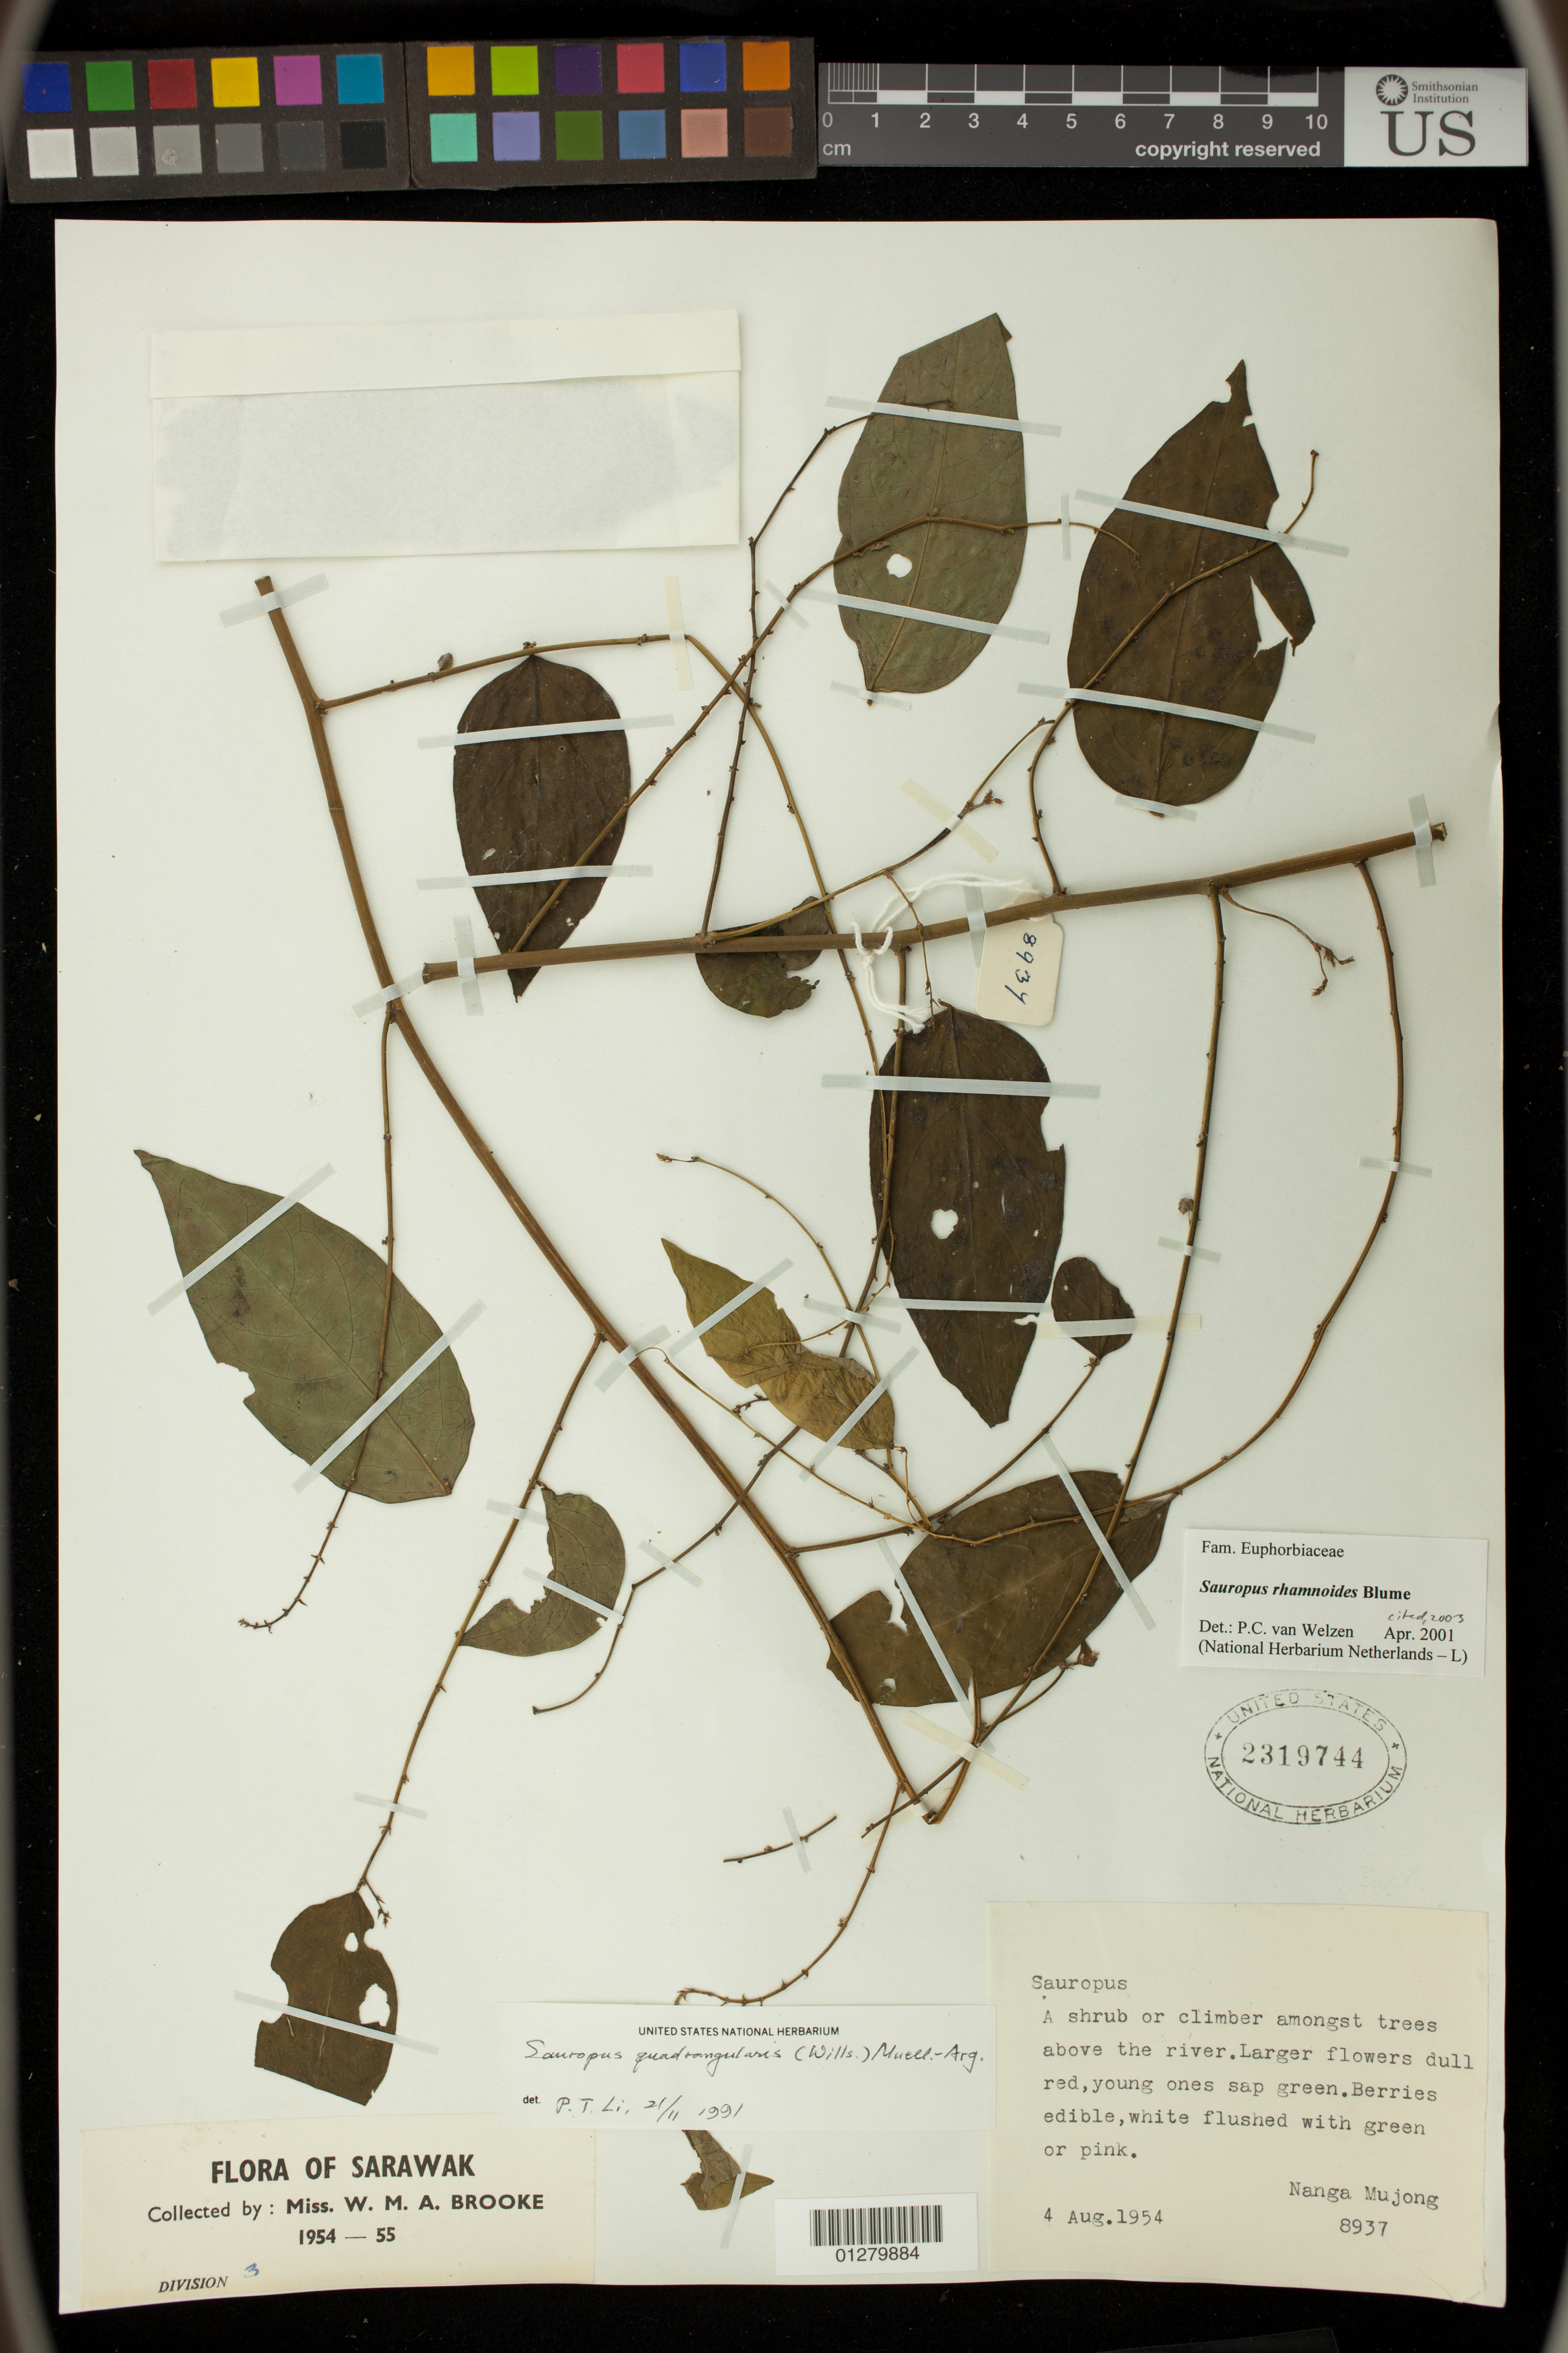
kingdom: Plantae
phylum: Tracheophyta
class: Magnoliopsida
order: Malpighiales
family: Phyllanthaceae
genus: Phyllanthus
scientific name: Phyllanthus rhamnifolius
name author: Chakrabarty & N.P. Balakr.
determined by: Wagner, W. L., (BOT), Smithsonian Institution - National Museum of Natural History (UNITED STATES)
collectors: N. Mujong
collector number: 8937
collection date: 1954-08-04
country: Malaysia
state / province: Sarawak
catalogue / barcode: US 2319744